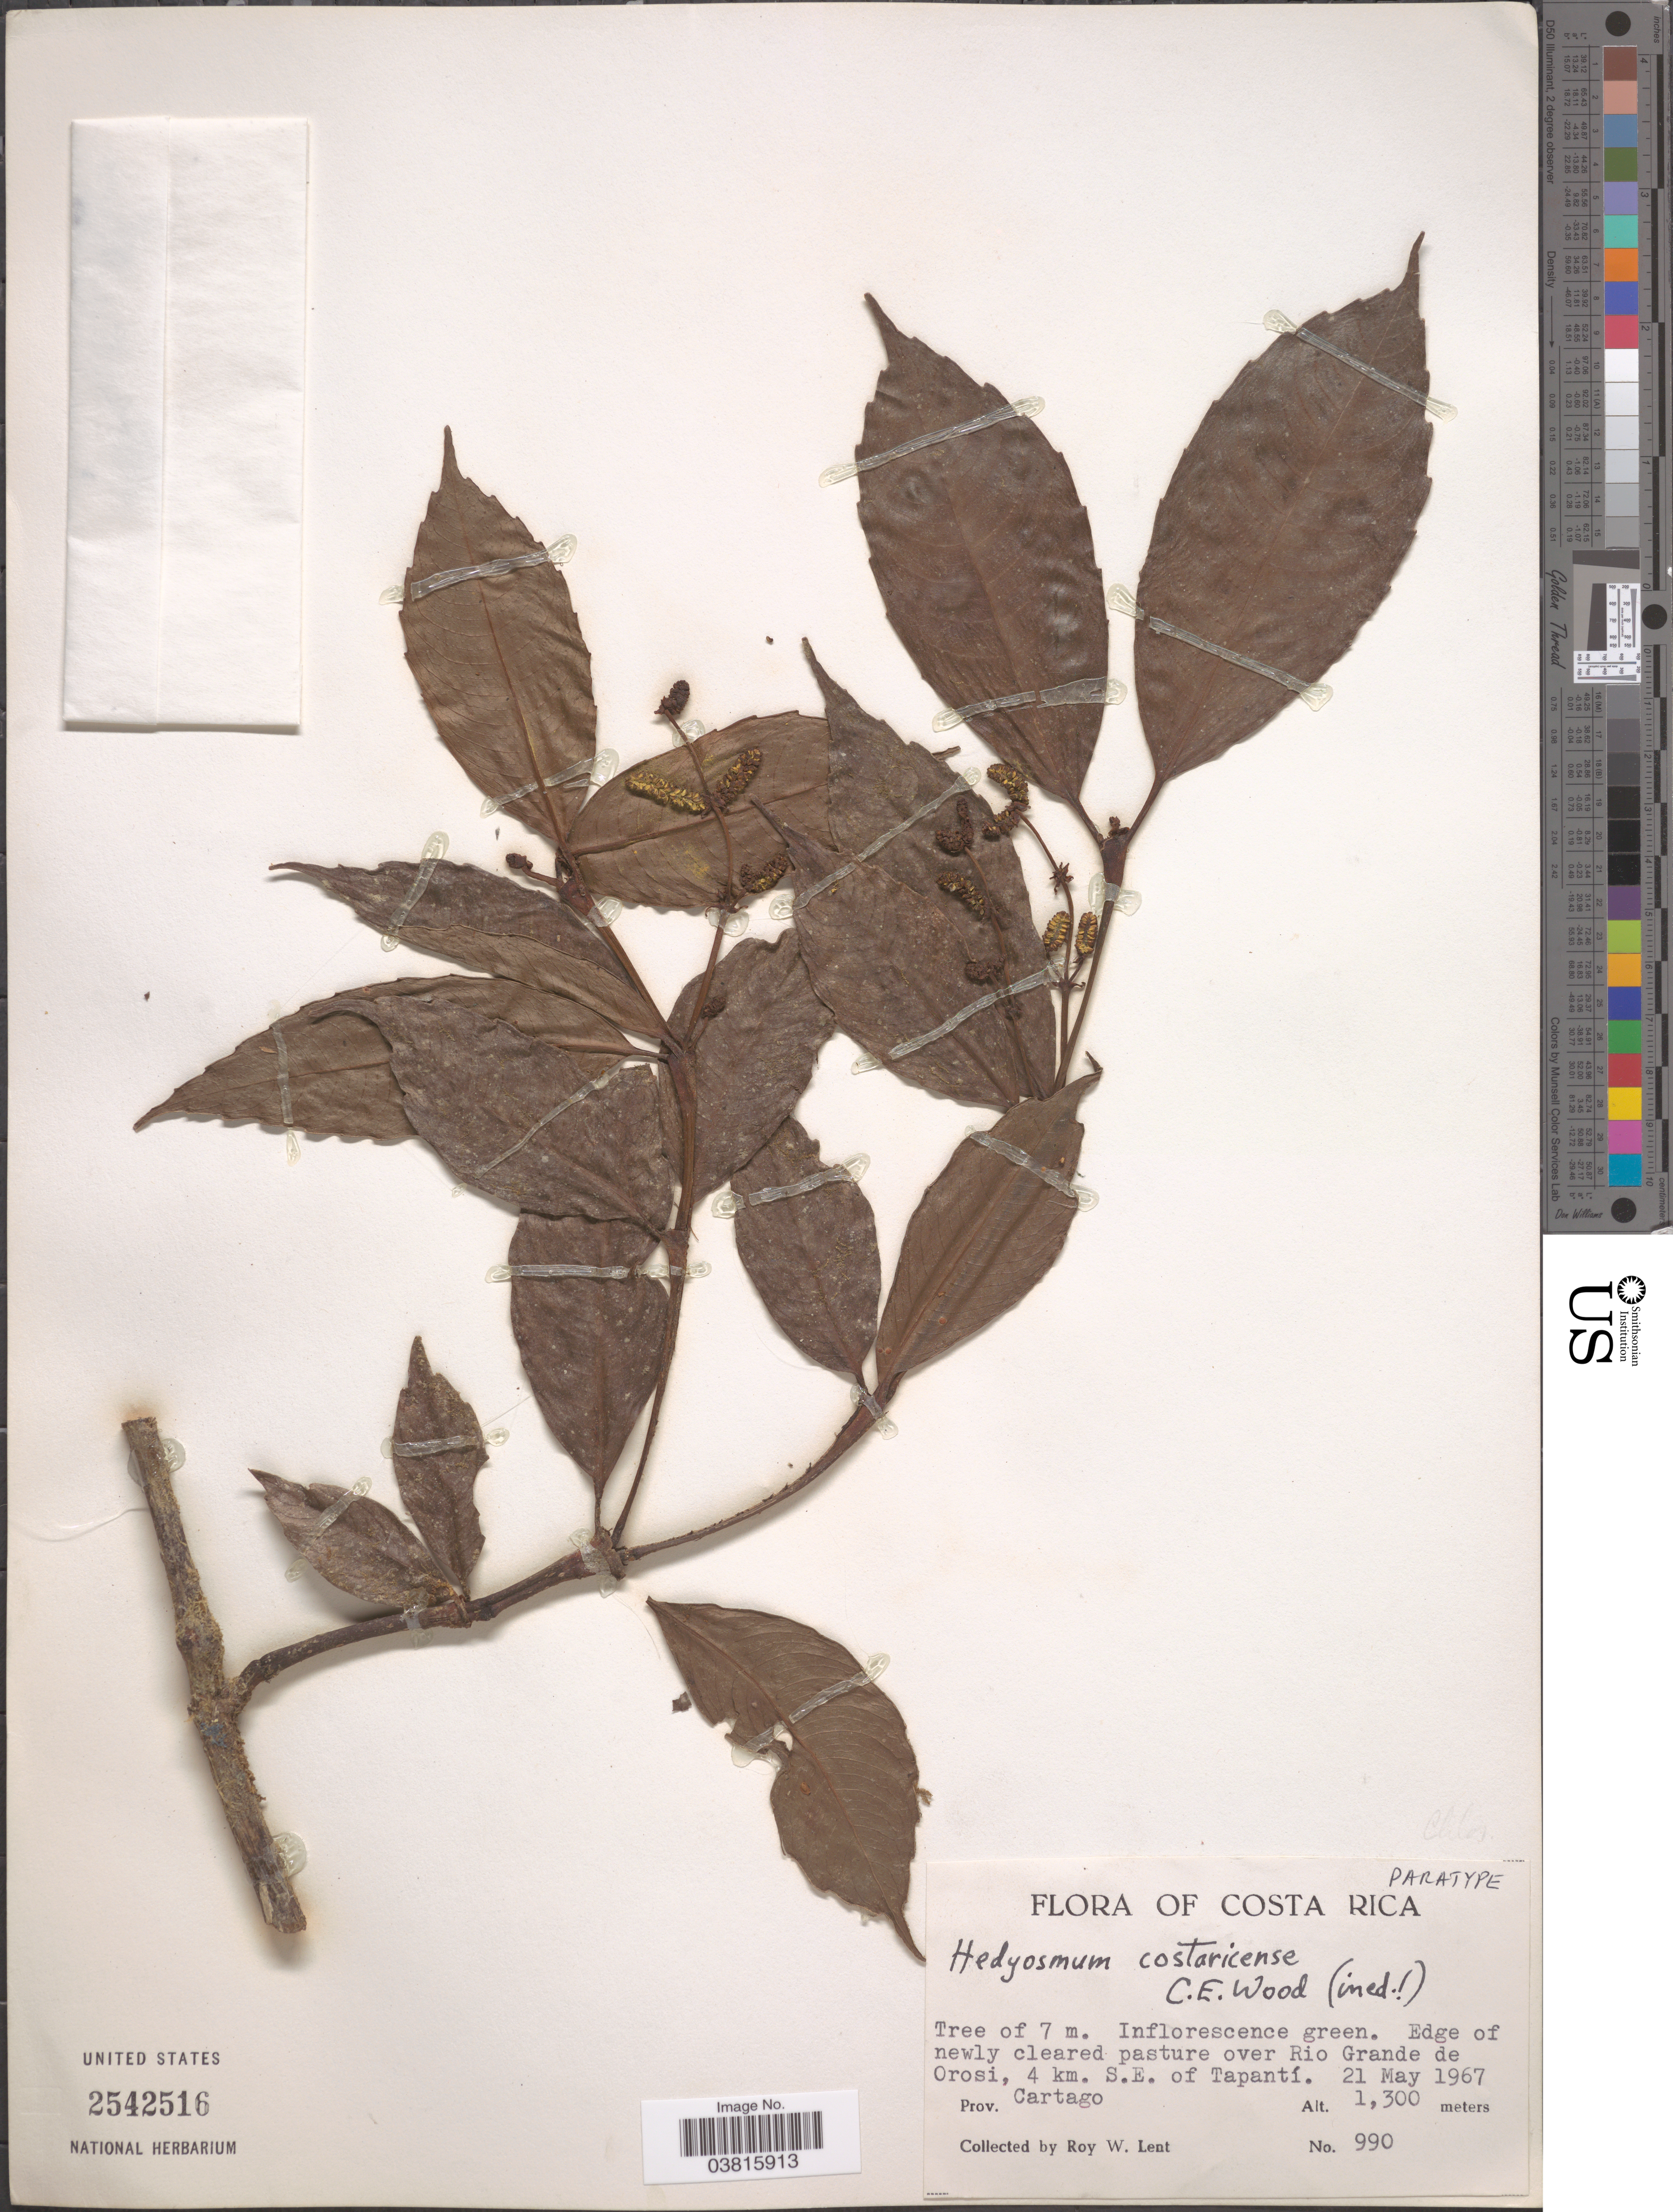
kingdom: Plantae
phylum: Tracheophyta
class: Magnoliopsida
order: Chloranthales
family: Chloranthaceae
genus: Hedyosmum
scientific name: Hedyosmum costaricense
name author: C.E. Wood ex W.C. Burger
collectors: R. W. Lent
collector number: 990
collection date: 1967-05-21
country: Costa Rica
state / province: Cartago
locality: Edge of newly cleared pasture over Rio Grande de Orosi, 4 km. S.E. of Tapantí.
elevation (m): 1300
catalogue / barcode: US 2542516